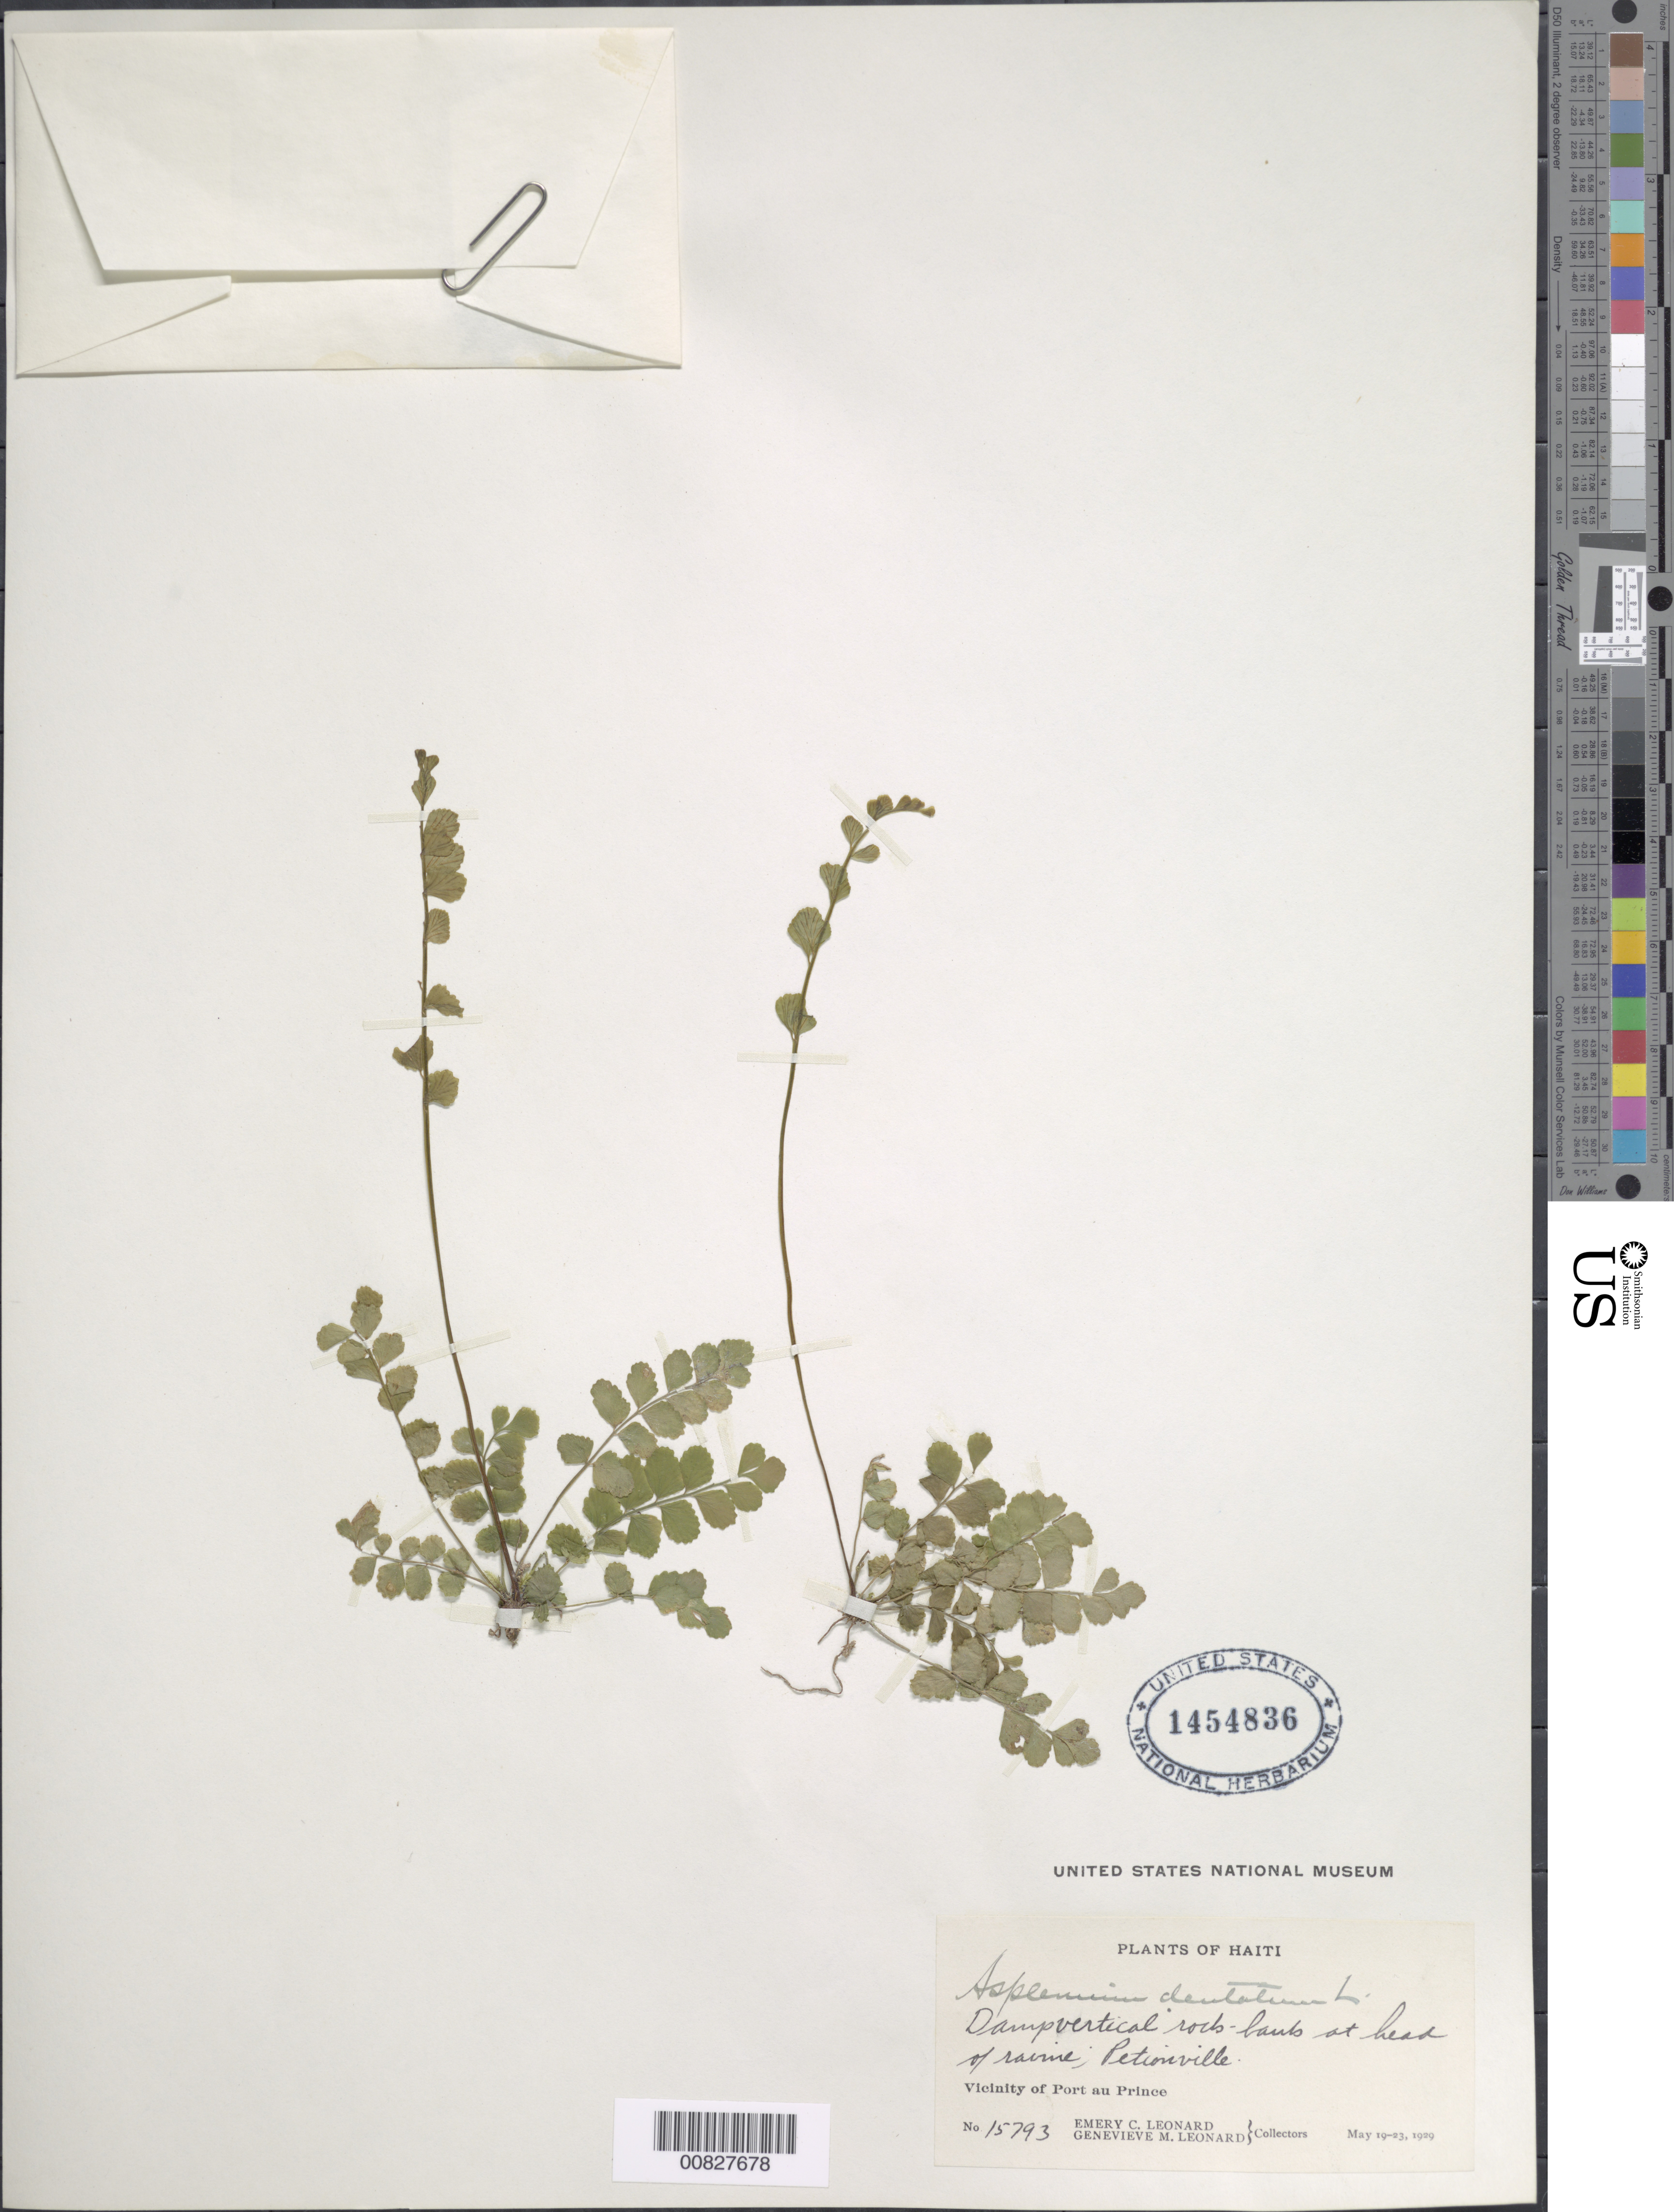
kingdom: Plantae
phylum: Tracheophyta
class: Polypodiopsida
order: Polypodiales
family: Aspleniaceae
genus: Asplenium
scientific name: Asplenium trichomanes-dentatum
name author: L.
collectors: E. C. Leonard & G. M. Leonard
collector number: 15793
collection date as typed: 19 May 1929 to 23 May 1929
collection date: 1929-05-19/1929-05-23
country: Haiti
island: Hispaniola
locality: Port au Prince, Pétionville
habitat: Damp vertical rock bank at head of ravine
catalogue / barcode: US 1454836